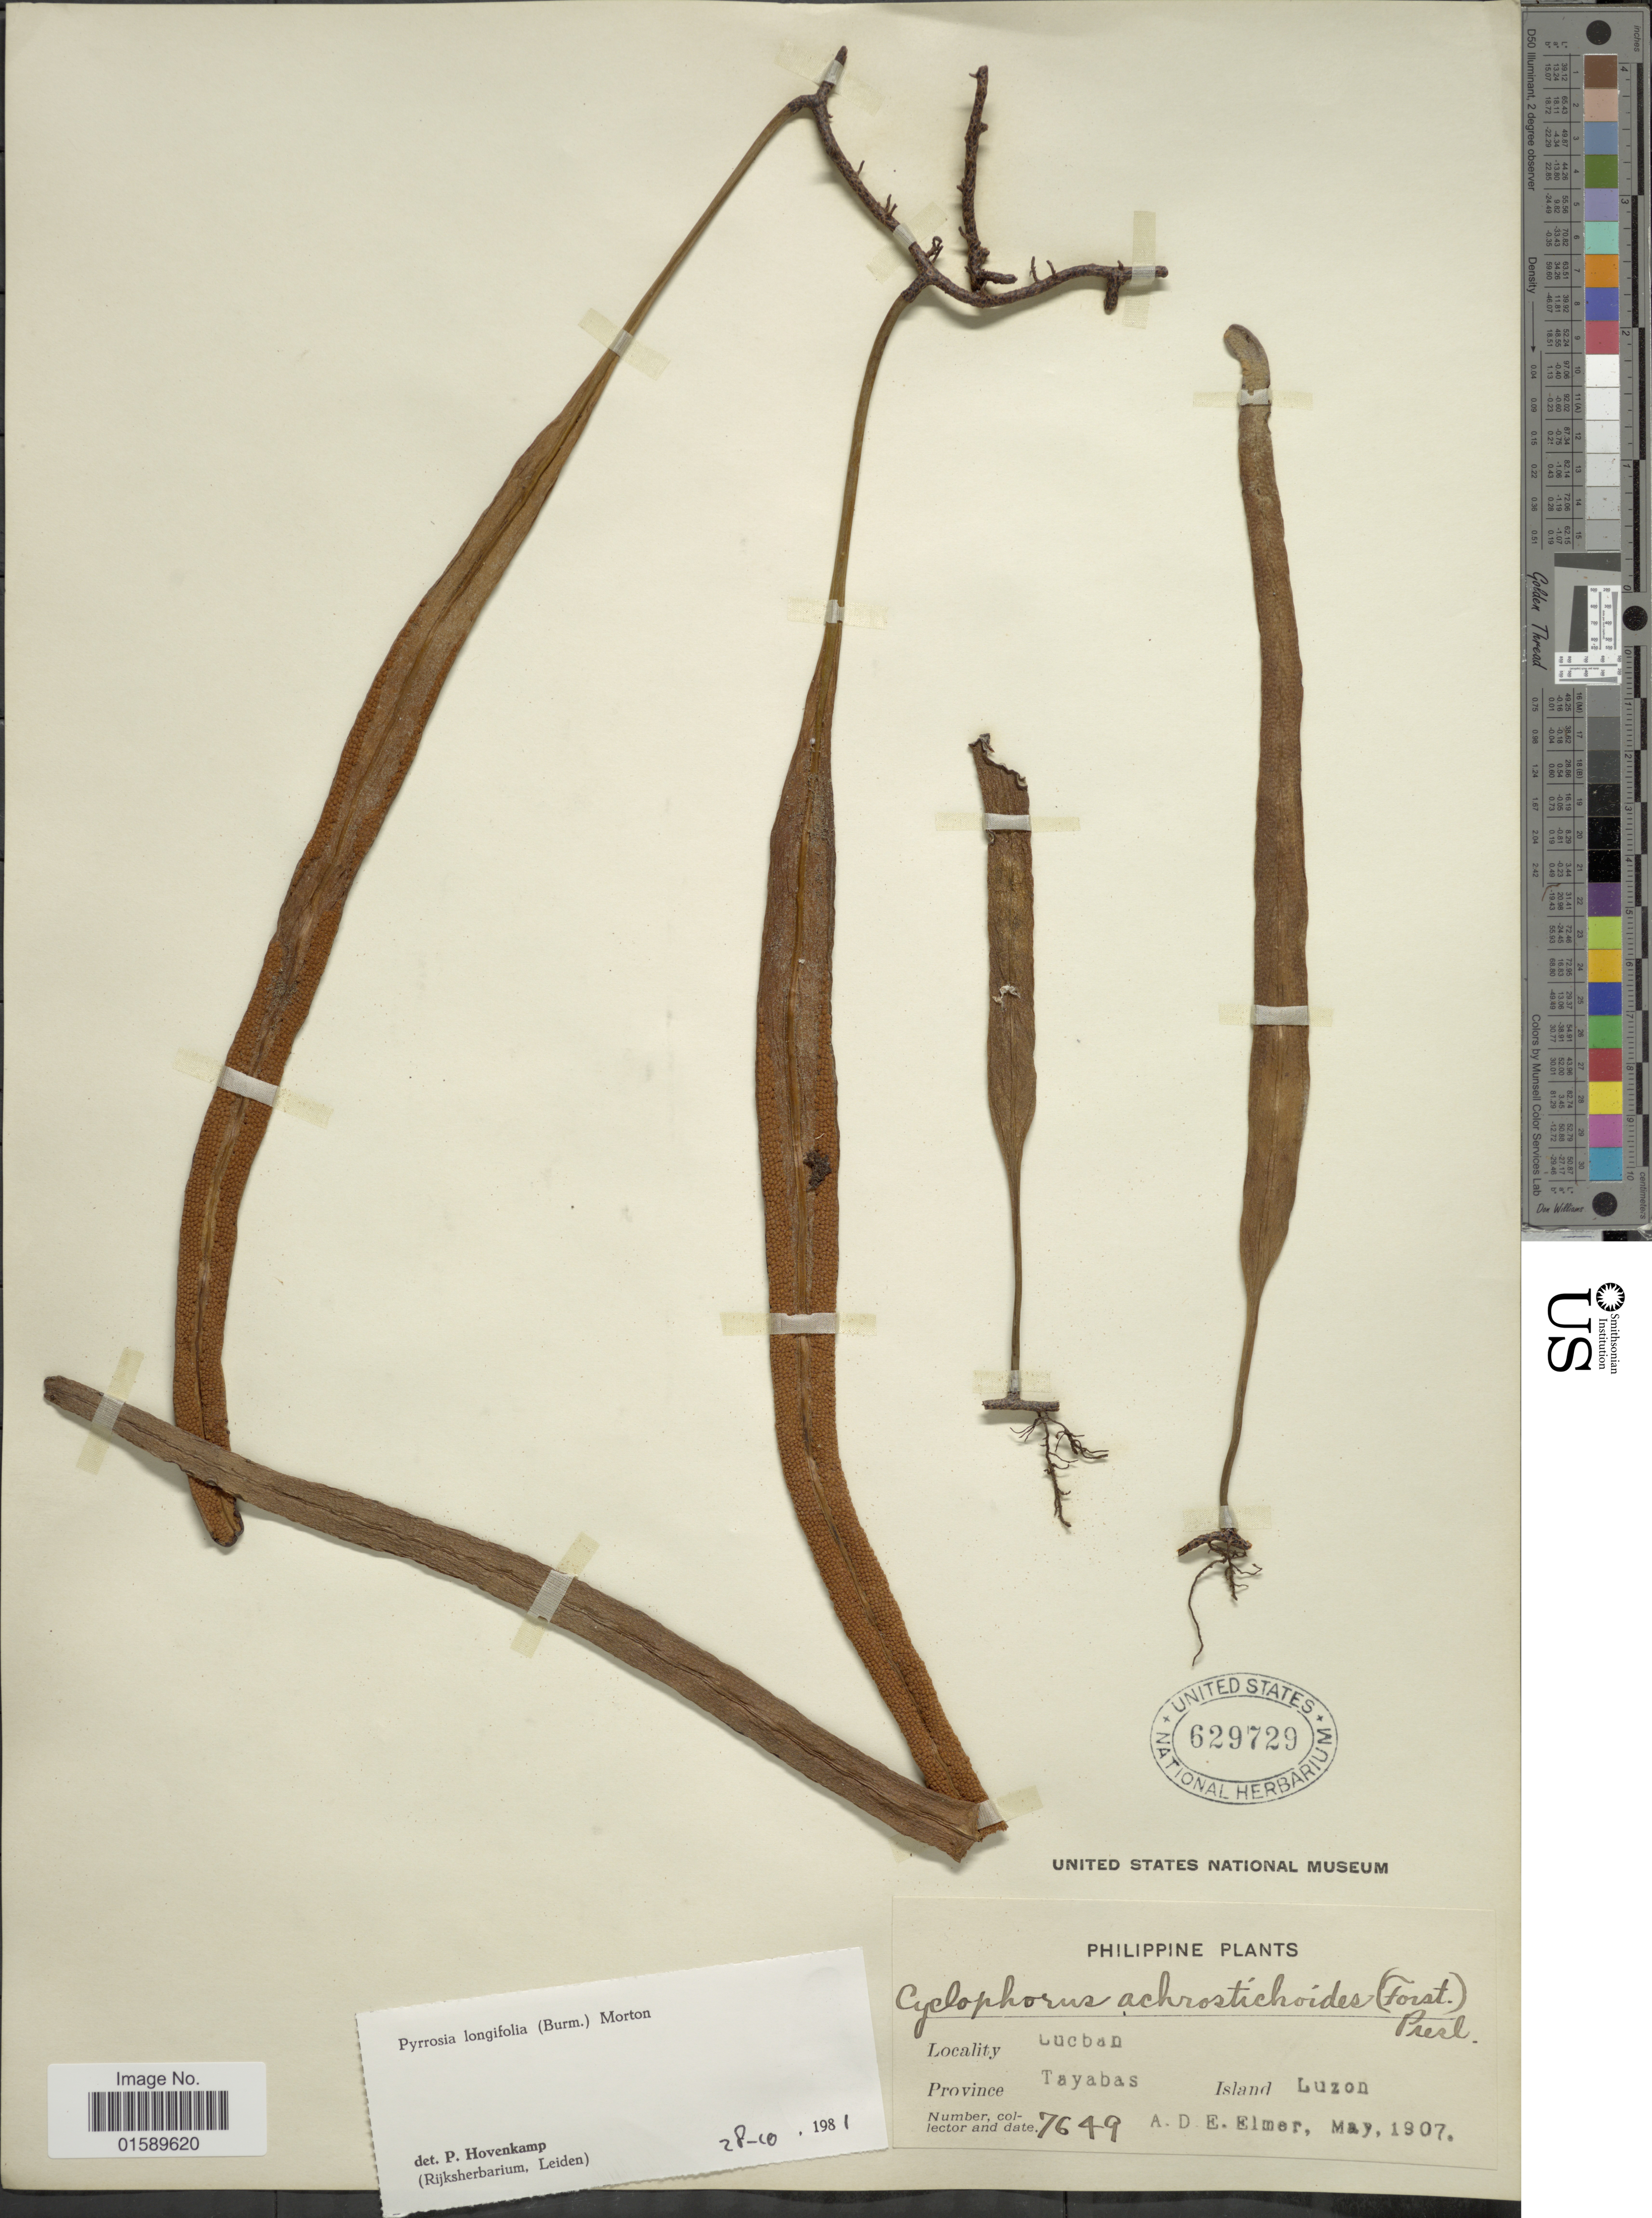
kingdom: Plantae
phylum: Tracheophyta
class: Polypodiopsida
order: Polypodiales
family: Polypodiaceae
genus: Pyrrosia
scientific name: Pyrrosia longifolia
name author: (Burm. f.) C.V. Morton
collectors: A. D. E. Elmer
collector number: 7649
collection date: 1907-05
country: Philippines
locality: Lucban, Province Tayabas, Island Luzon.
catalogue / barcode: US 629729